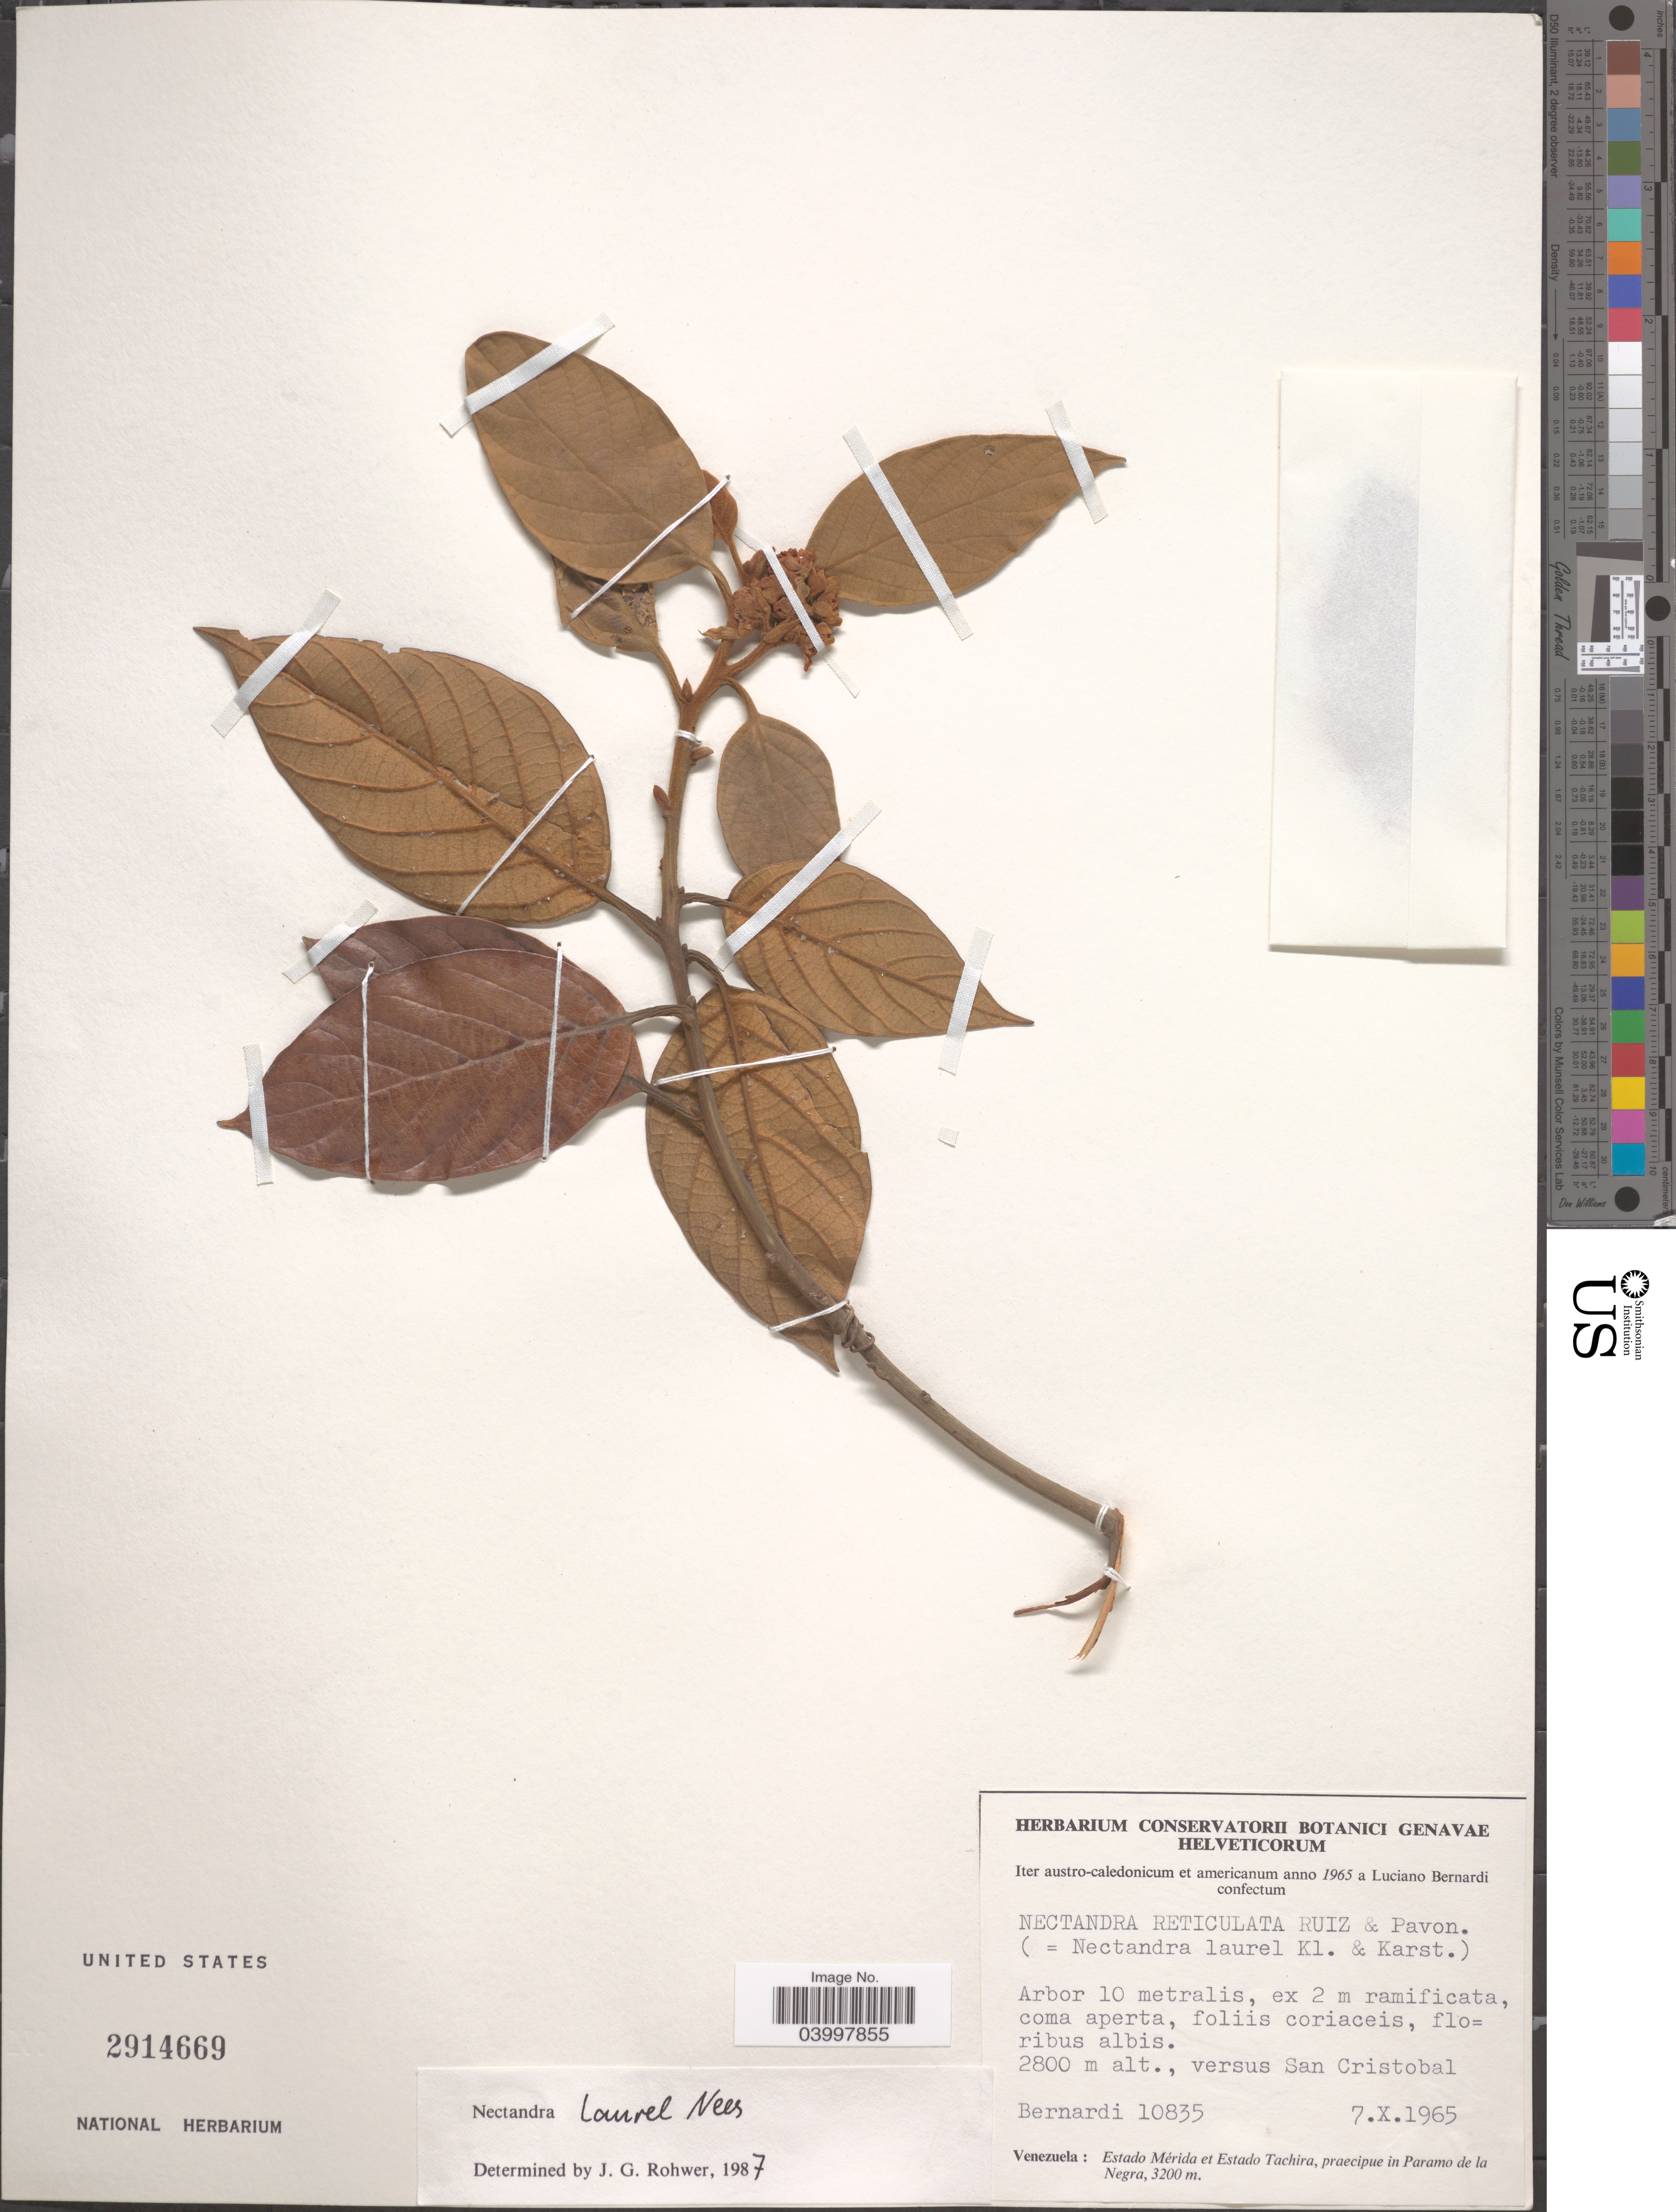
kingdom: Plantae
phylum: Tracheophyta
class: Magnoliopsida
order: Laurales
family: Lauraceae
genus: Nectandra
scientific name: Nectandra laurel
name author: Nees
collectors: L. Bernardi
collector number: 10835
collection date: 1965-10-07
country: Venezuela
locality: Estado Merida et Estado Tachira, praecipue in Paramo de la Negra.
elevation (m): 3200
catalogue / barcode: US 2914669